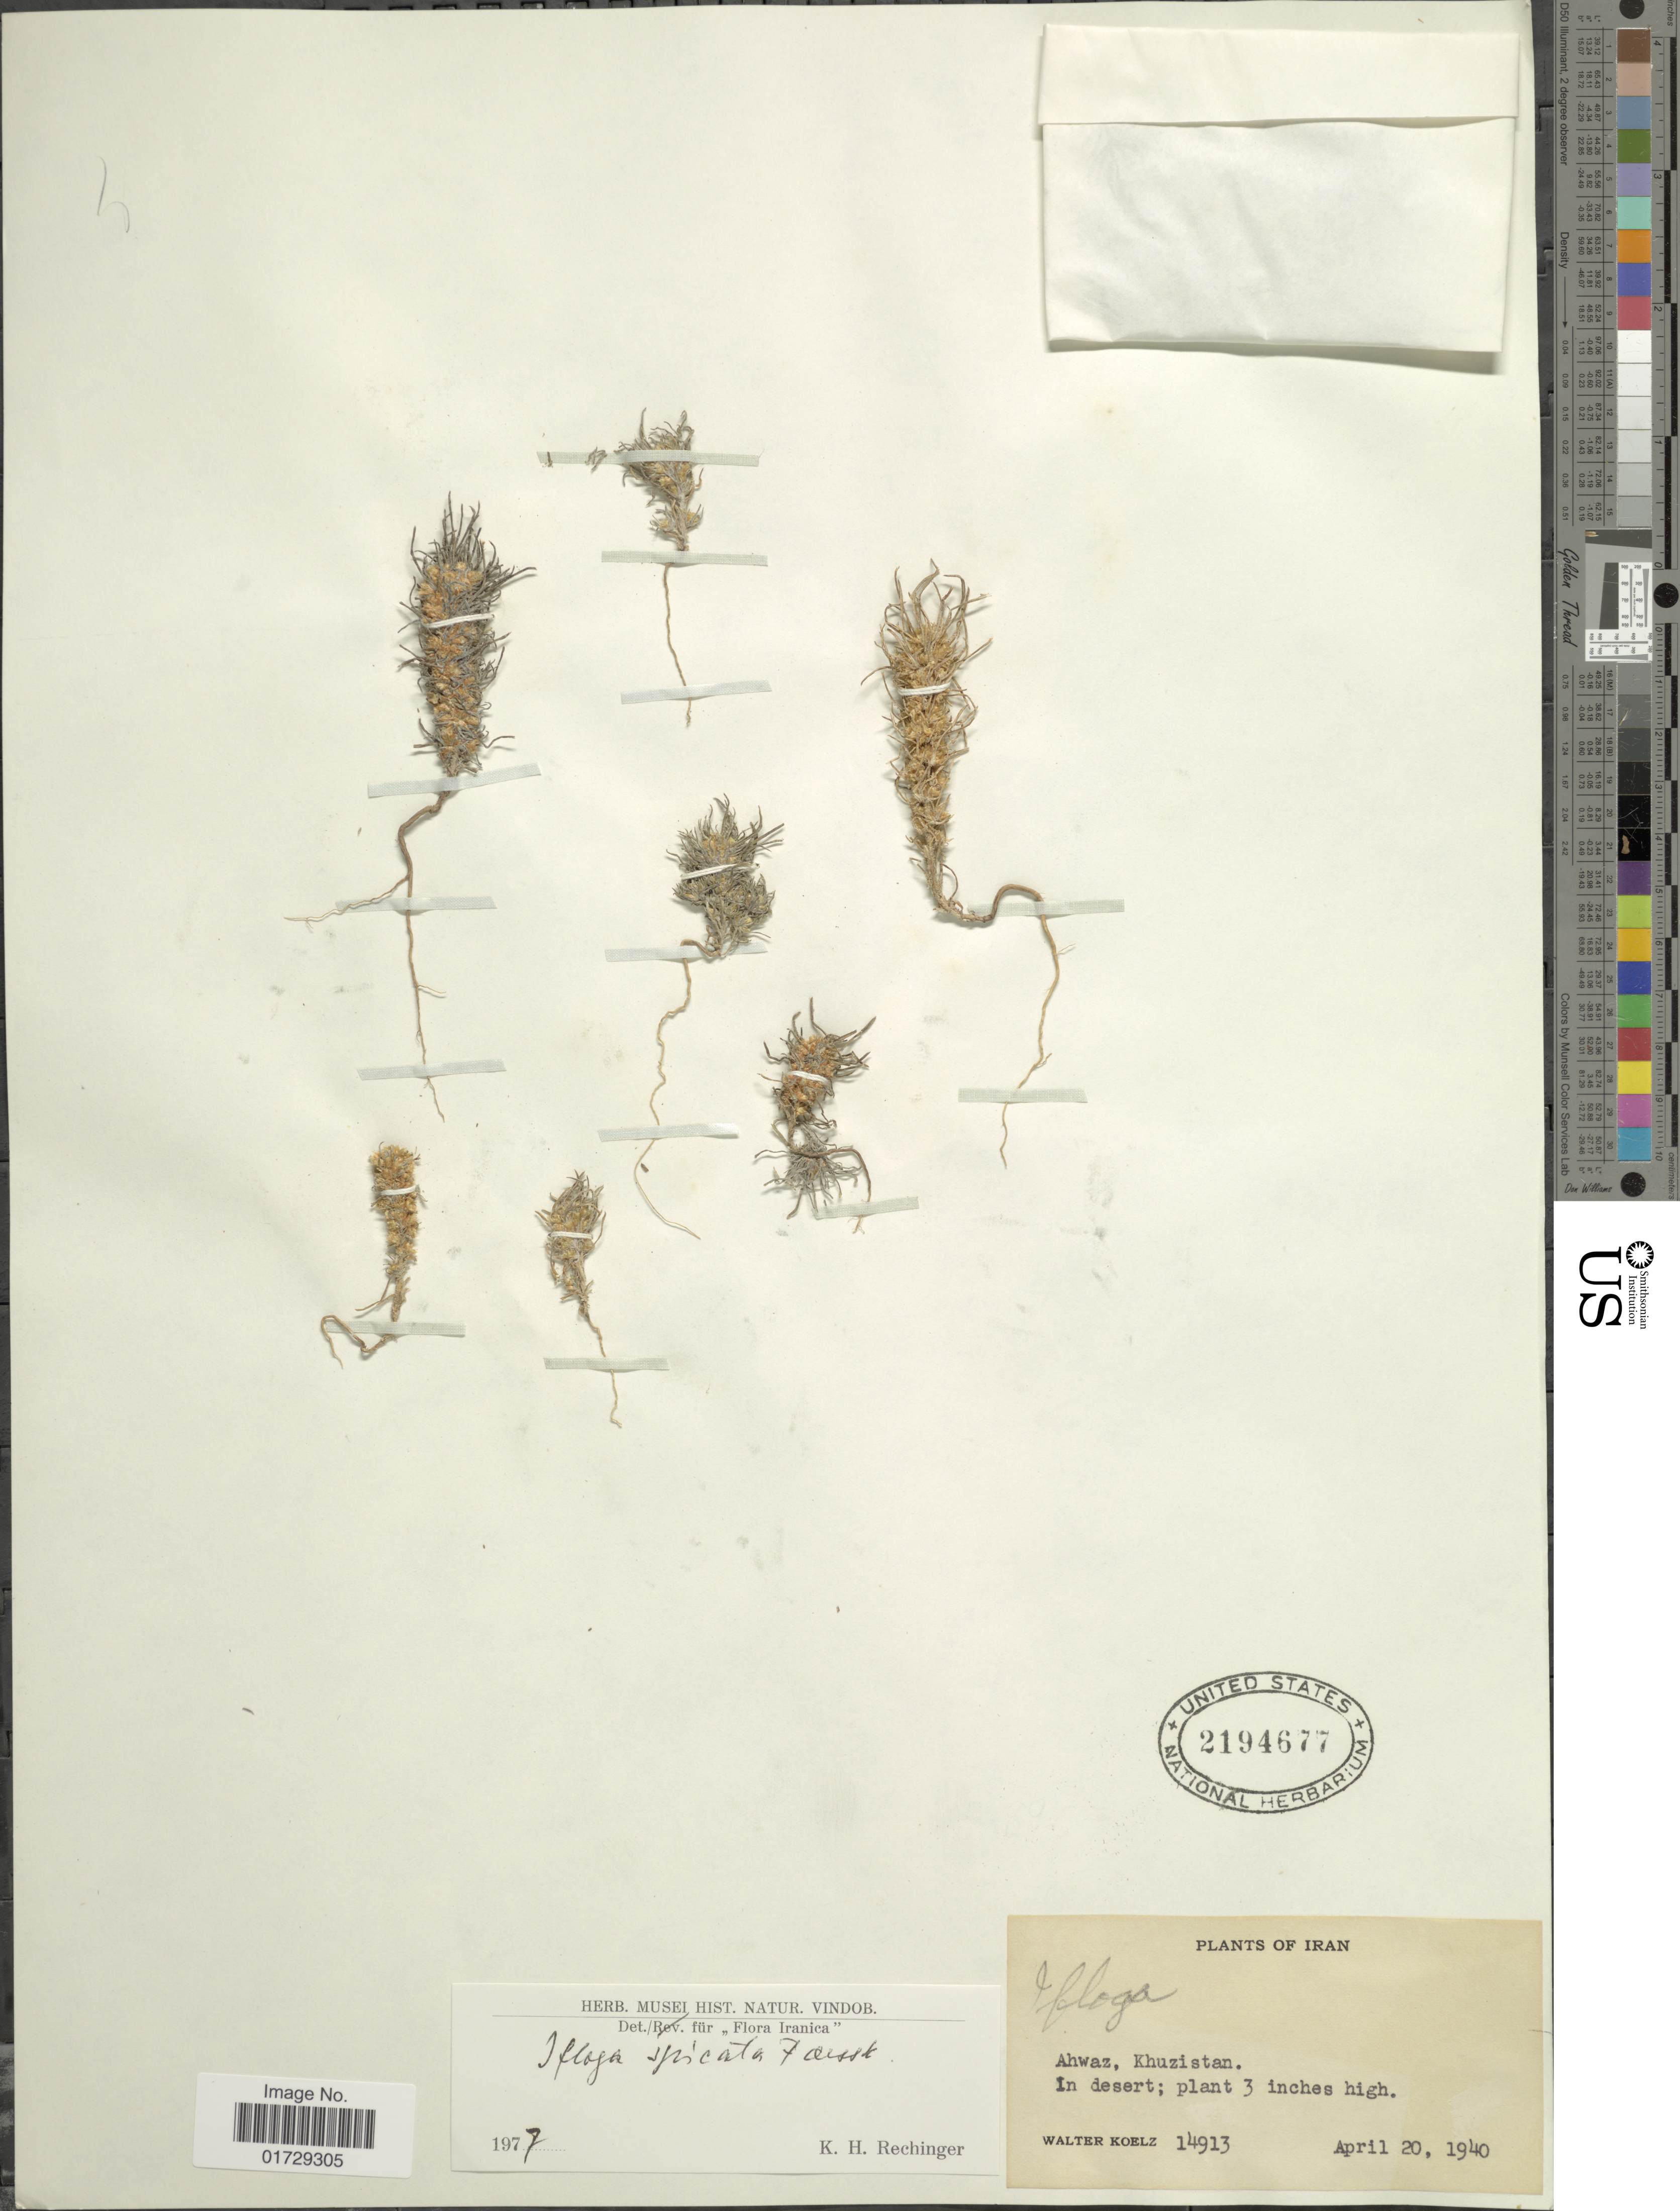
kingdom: Plantae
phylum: Tracheophyta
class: Magnoliopsida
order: Asterales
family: Asteraceae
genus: Ifloga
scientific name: Ifloga spicata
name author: (Forssk.) Sch. Bip.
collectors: W. N. Koelz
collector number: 14913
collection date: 1940-04-20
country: Iran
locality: Ahwaz, Khuzistan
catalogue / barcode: US 2194677